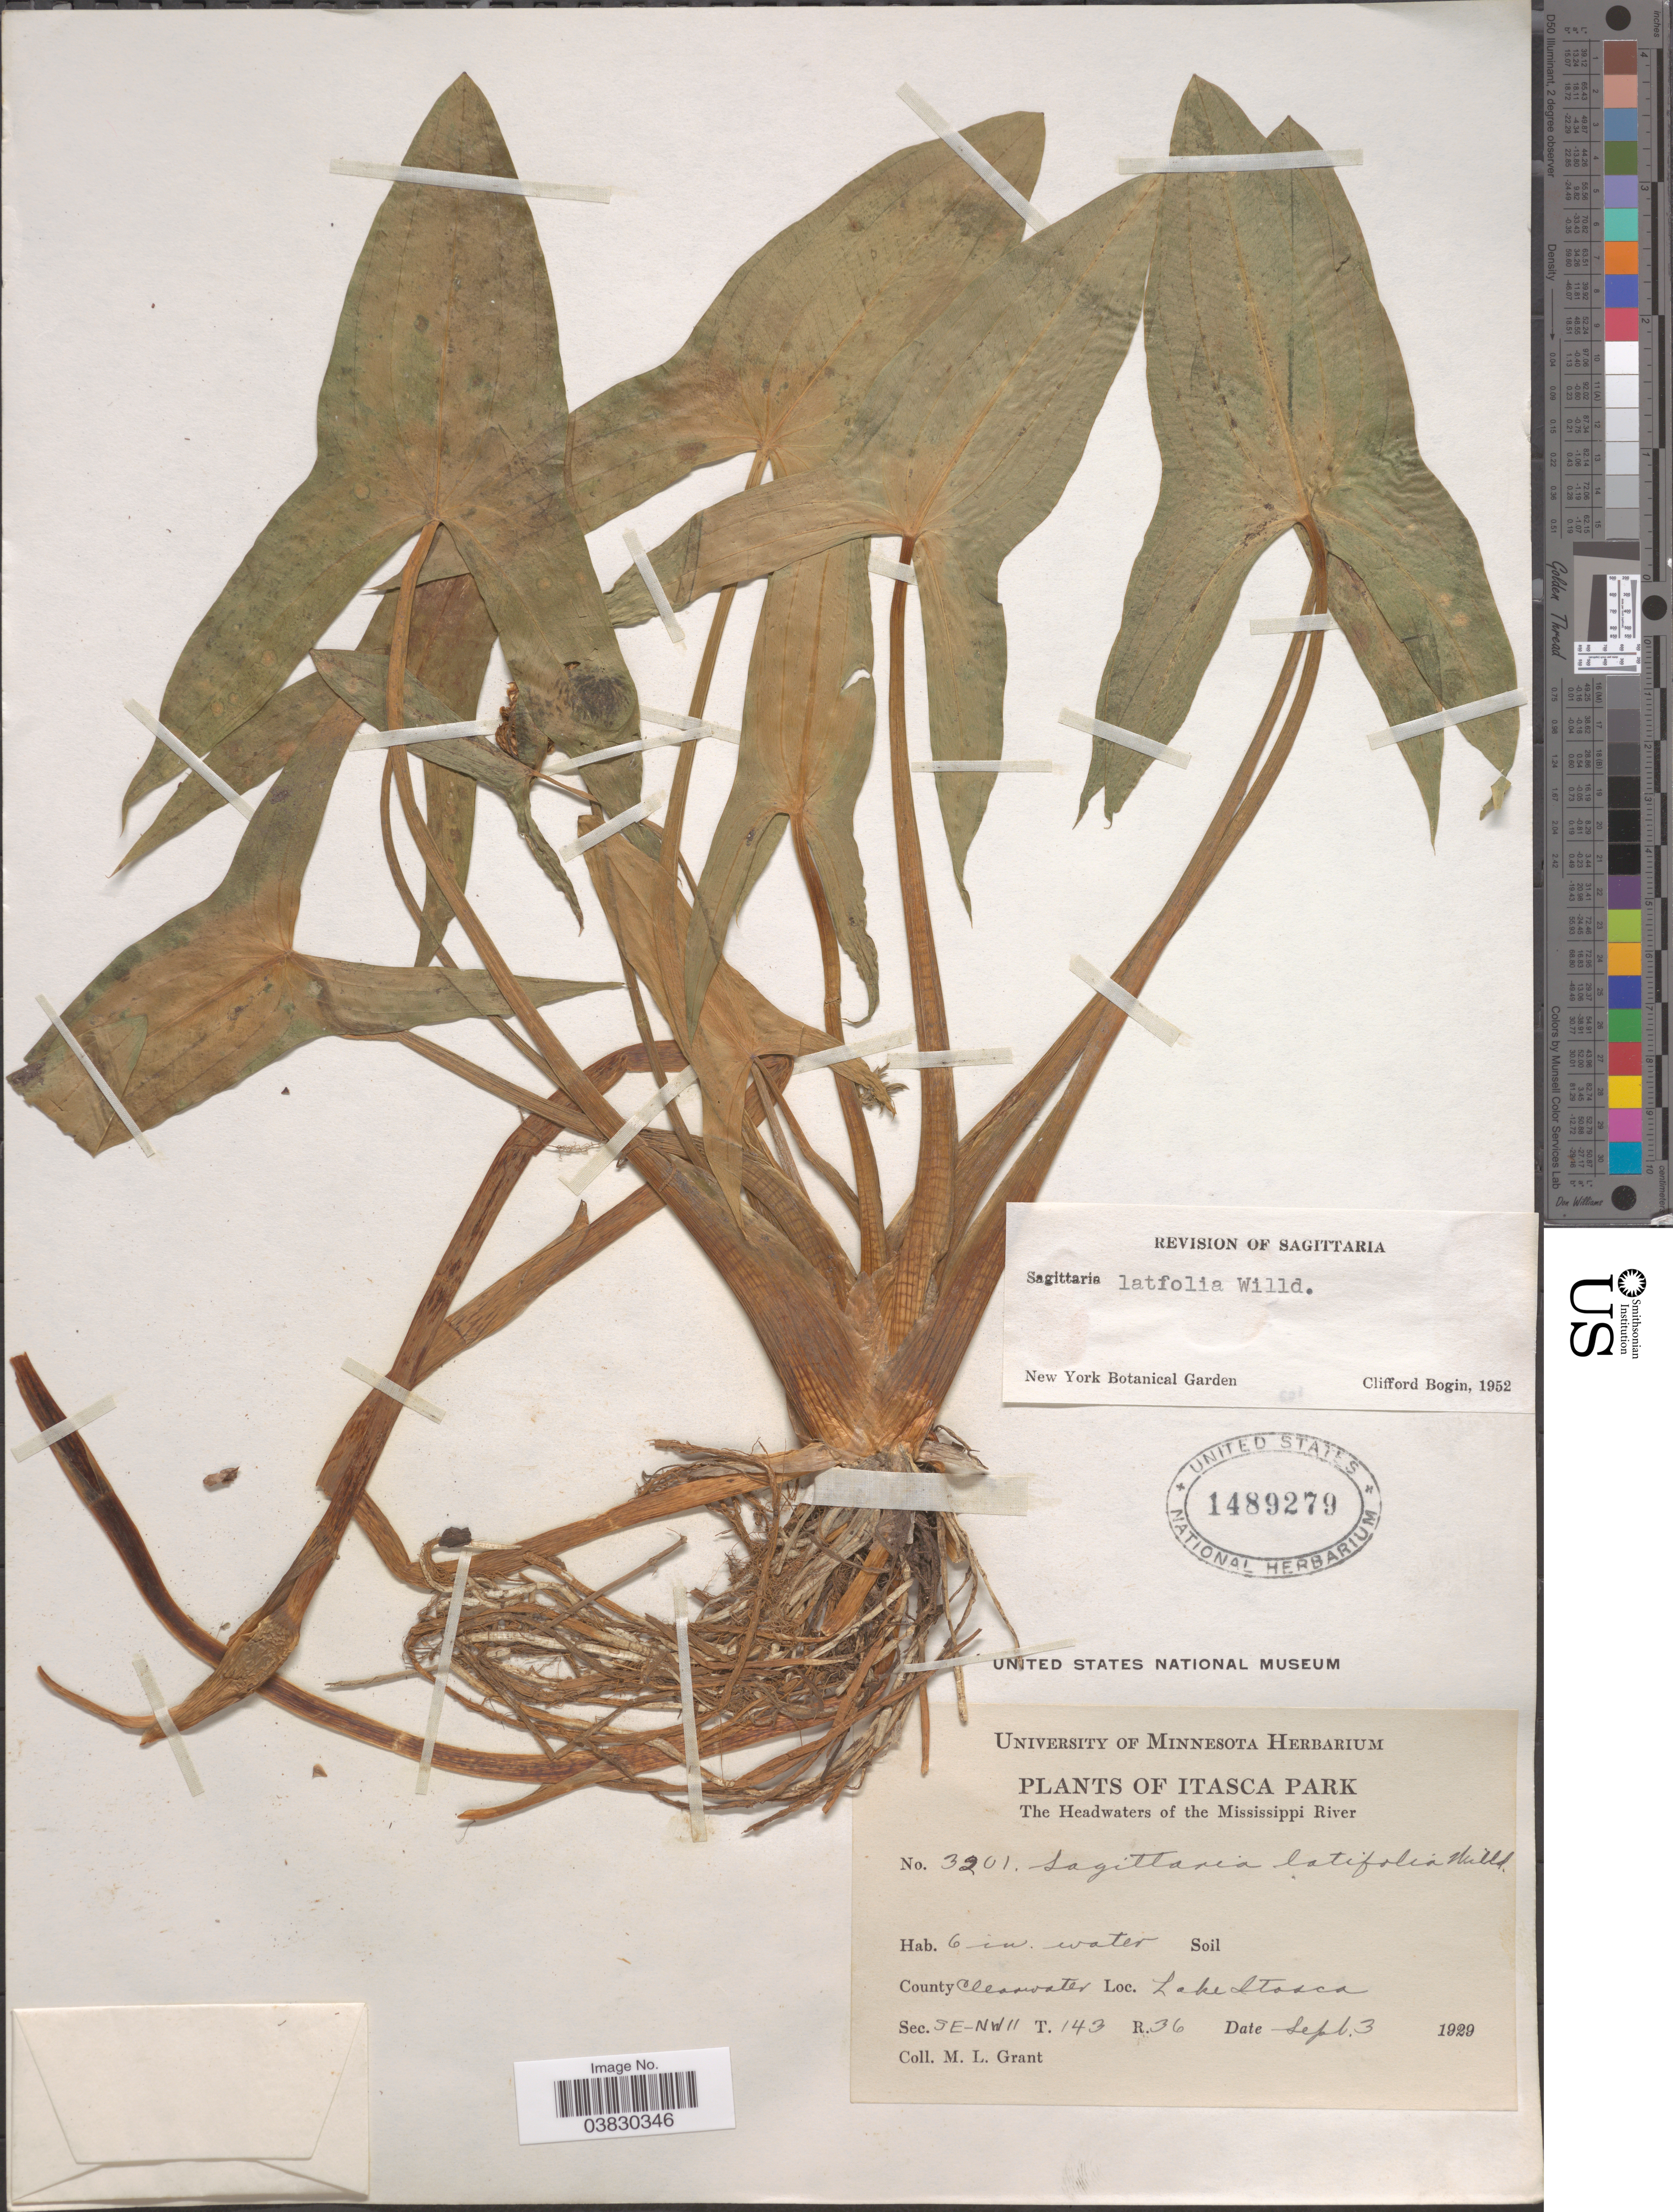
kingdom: Plantae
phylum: Tracheophyta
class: Liliopsida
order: Alismatales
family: Alismataceae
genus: Sagittaria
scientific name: Sagittaria latifolia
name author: Willd.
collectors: M. L. Grant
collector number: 3201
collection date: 1929-09-03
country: United States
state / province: Minnesota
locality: Itasca Park. The Headwaters of the Mississippi River. County Clearwater. Lake Itasca. Sec. SE-NW11 T. 143 R. 36.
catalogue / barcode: US 1489279